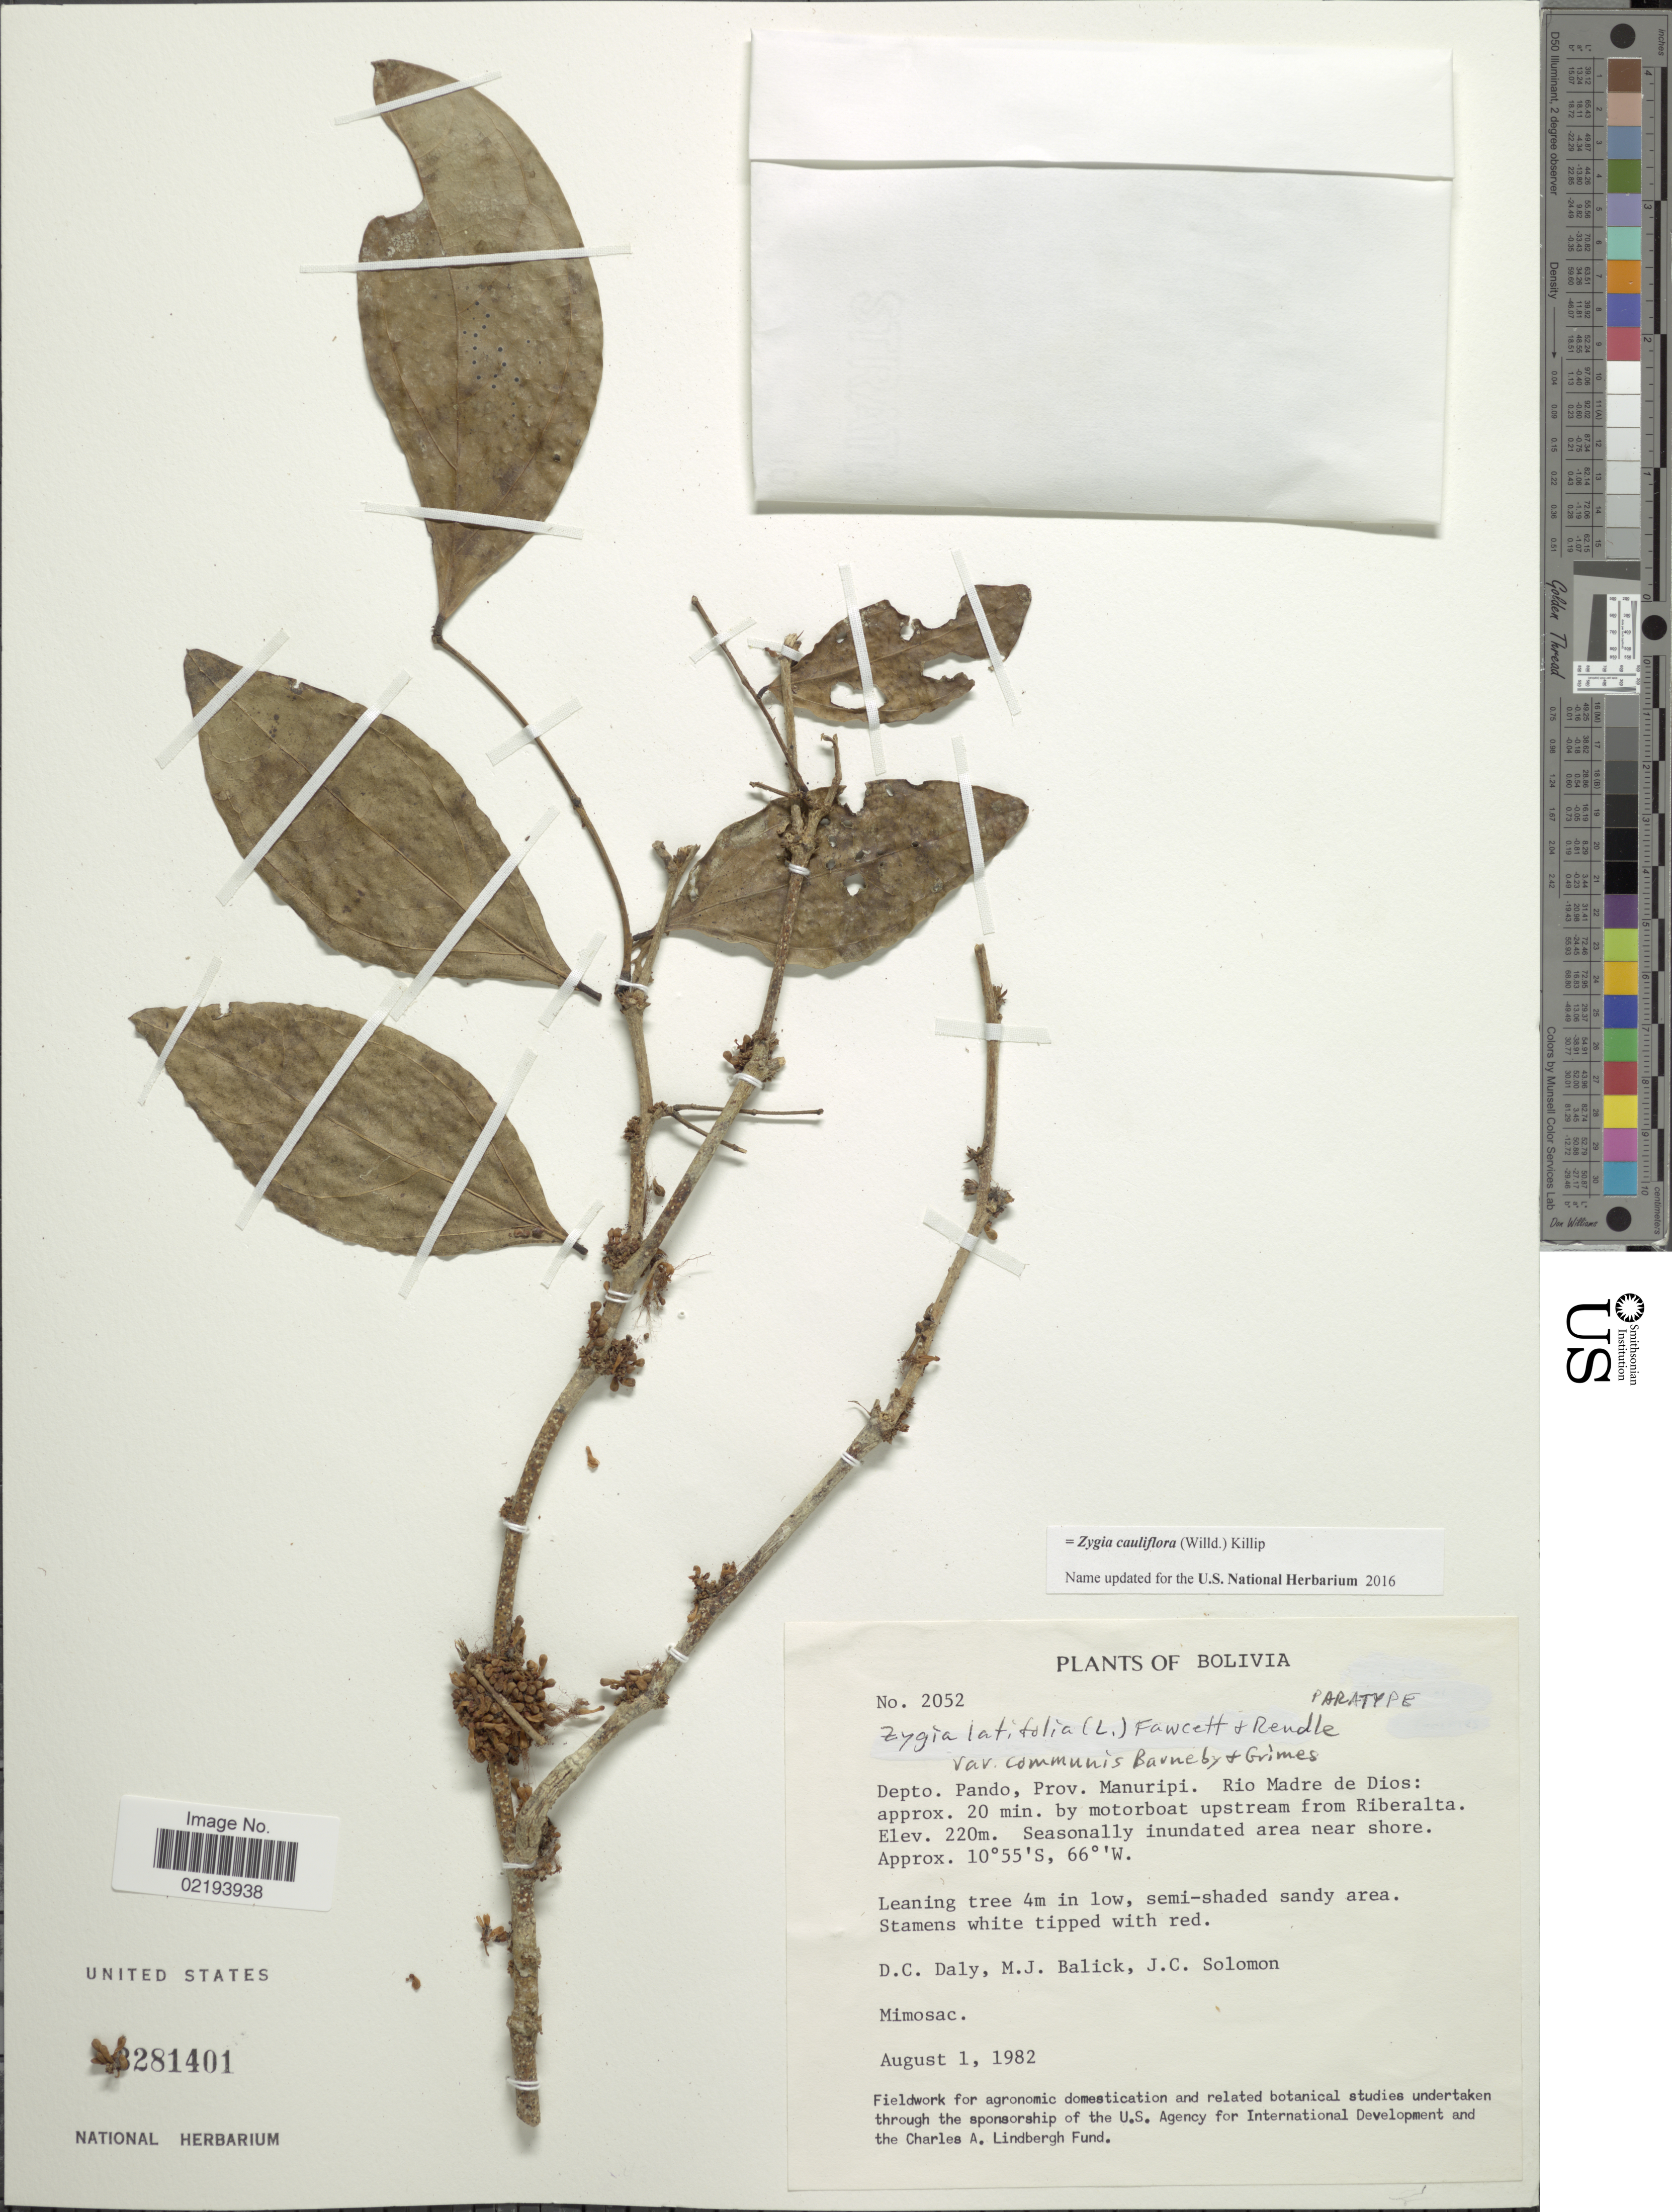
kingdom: Plantae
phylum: Tracheophyta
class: Magnoliopsida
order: Fabales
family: Fabaceae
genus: Zygia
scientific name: Zygia cauliflora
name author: (Willd.) Killip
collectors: D. C. Daly, M. J. Balick & J. C. Solomon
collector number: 2052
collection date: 1982-08-01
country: Bolivia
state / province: Pando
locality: Depto. Pando, Prov. Manuripi. Rio Madre de Dioas: approx. 20 min. by motorboat upstream from Riberalta. Seasonally inundated area near shore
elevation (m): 220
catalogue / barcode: US 3281401